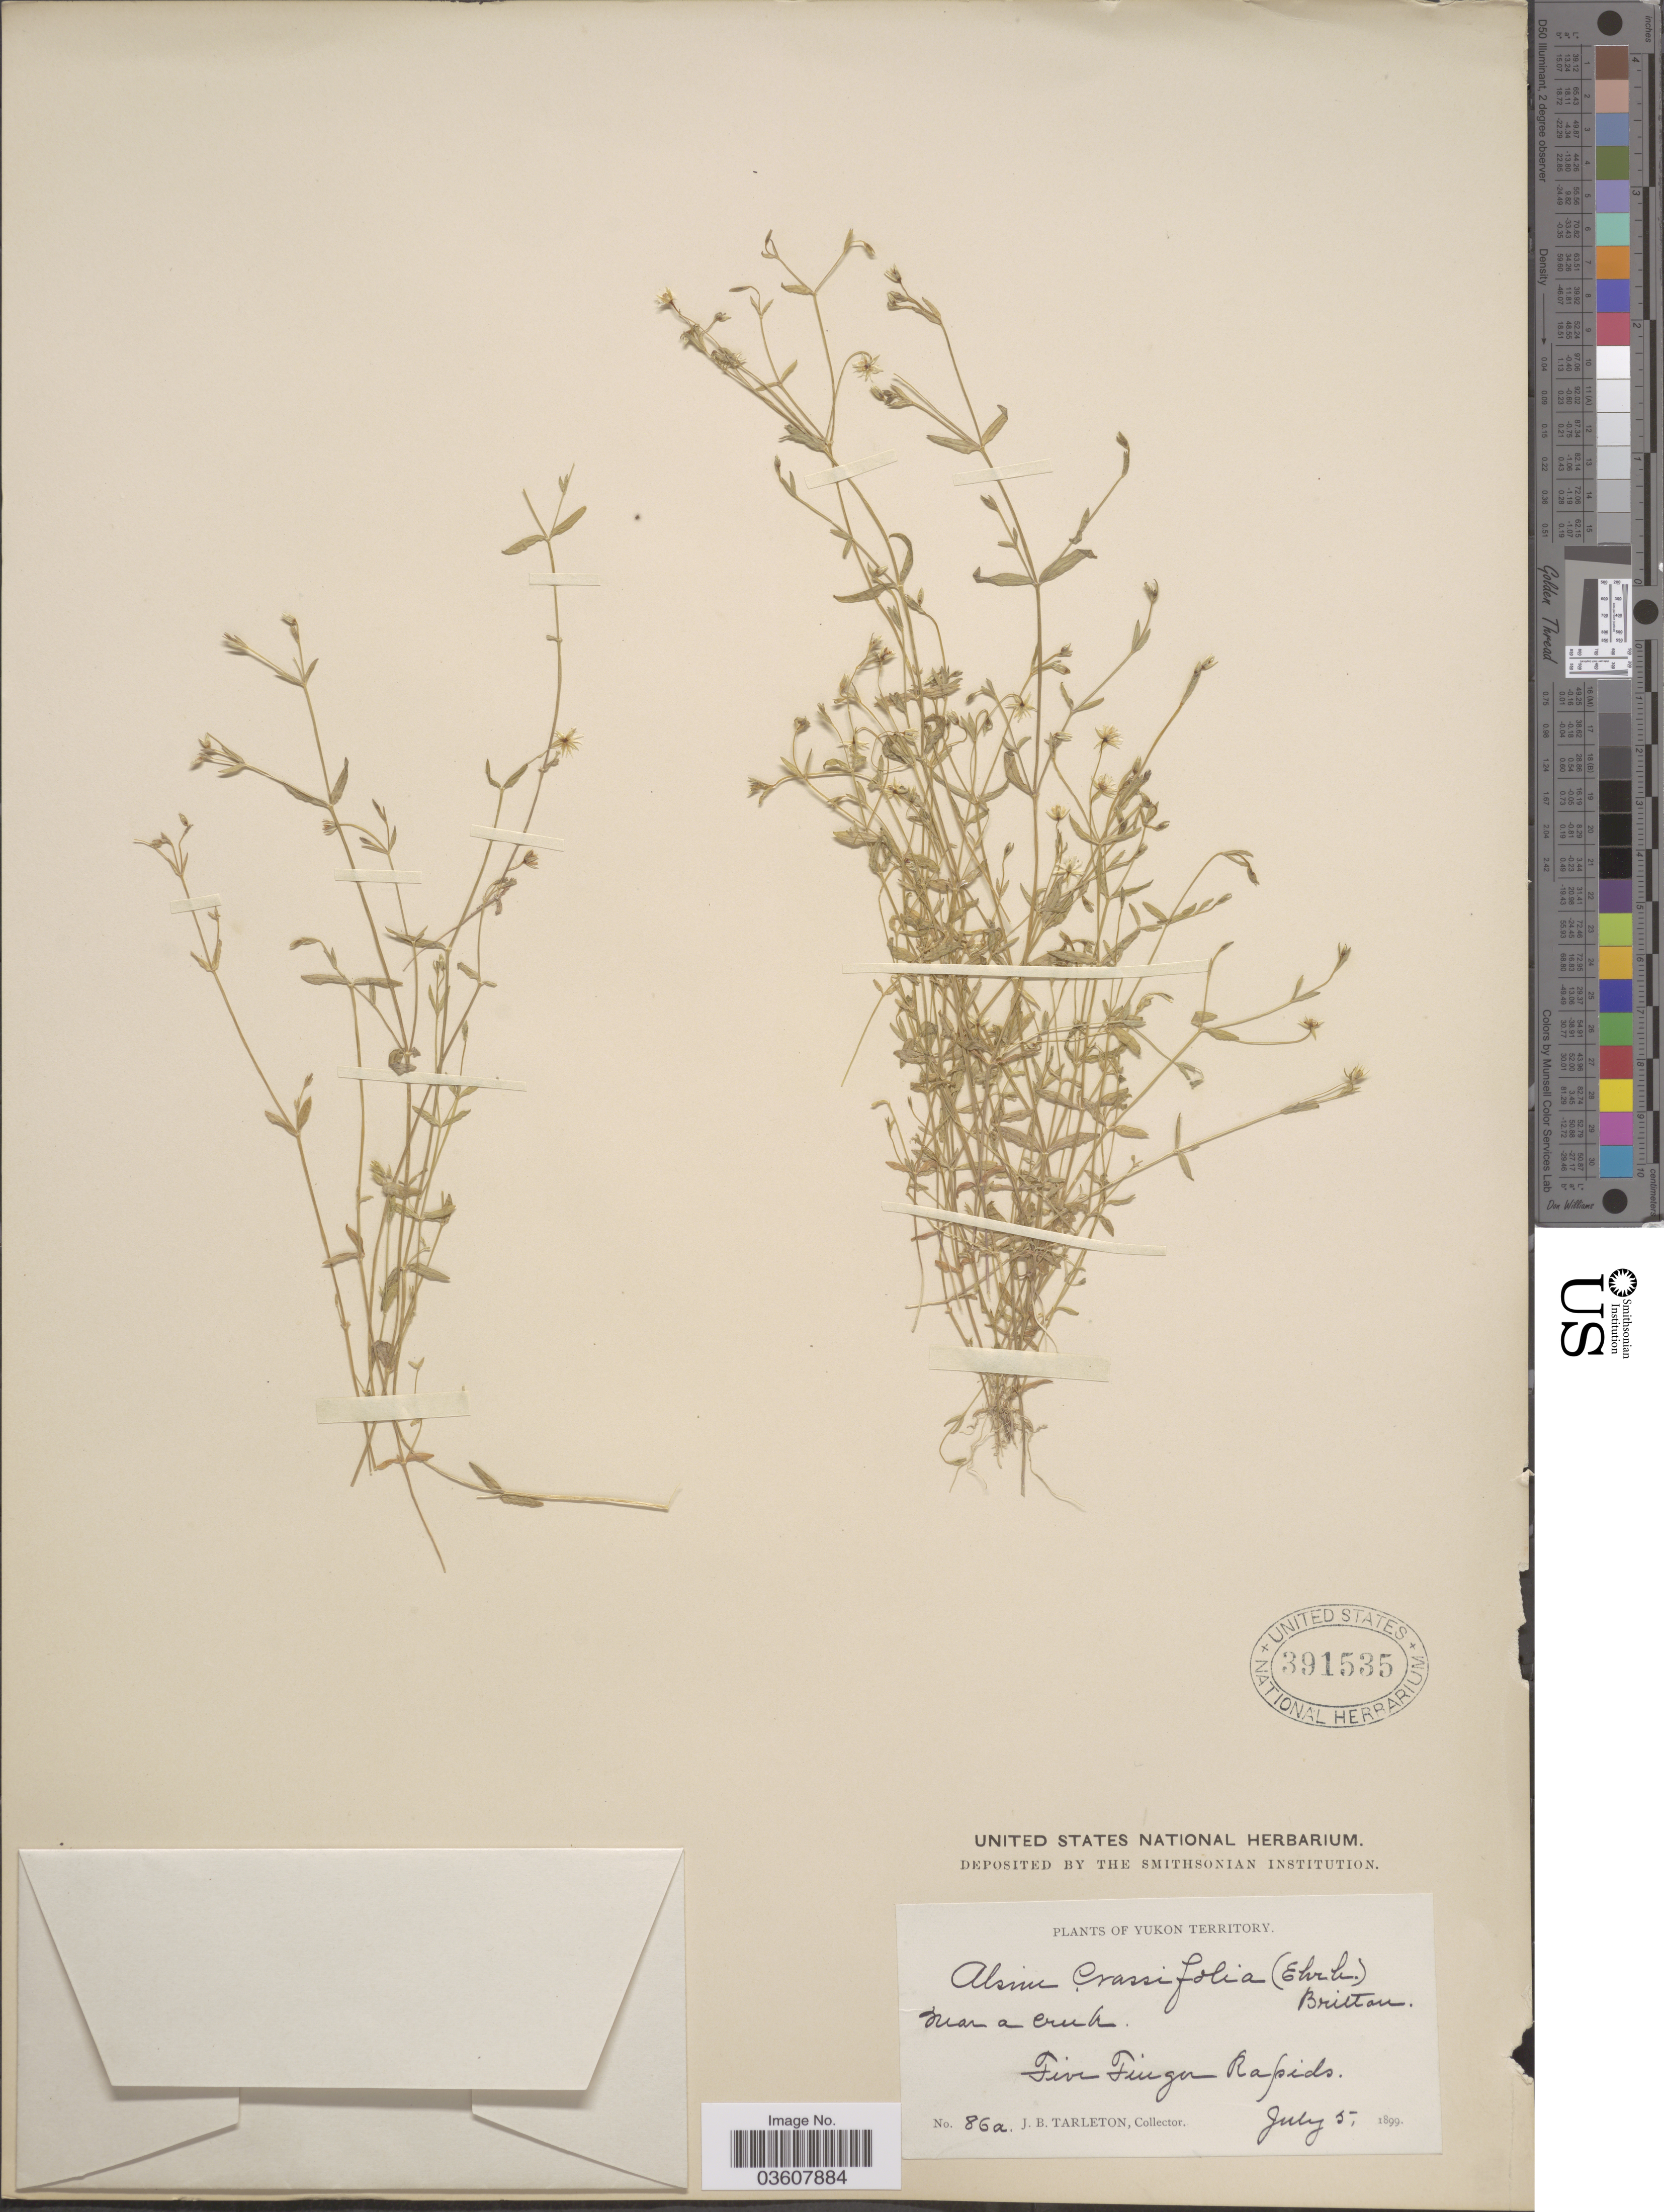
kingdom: Plantae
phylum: Tracheophyta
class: Magnoliopsida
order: Caryophyllales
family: Caryophyllaceae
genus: Stellaria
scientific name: Stellaria crassifolia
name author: Ehrh.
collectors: J. Tarleton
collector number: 86a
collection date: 1899-07-05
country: Canada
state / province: Yukon Territory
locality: Near a creek. Five Finger Rapids.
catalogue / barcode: US 391535